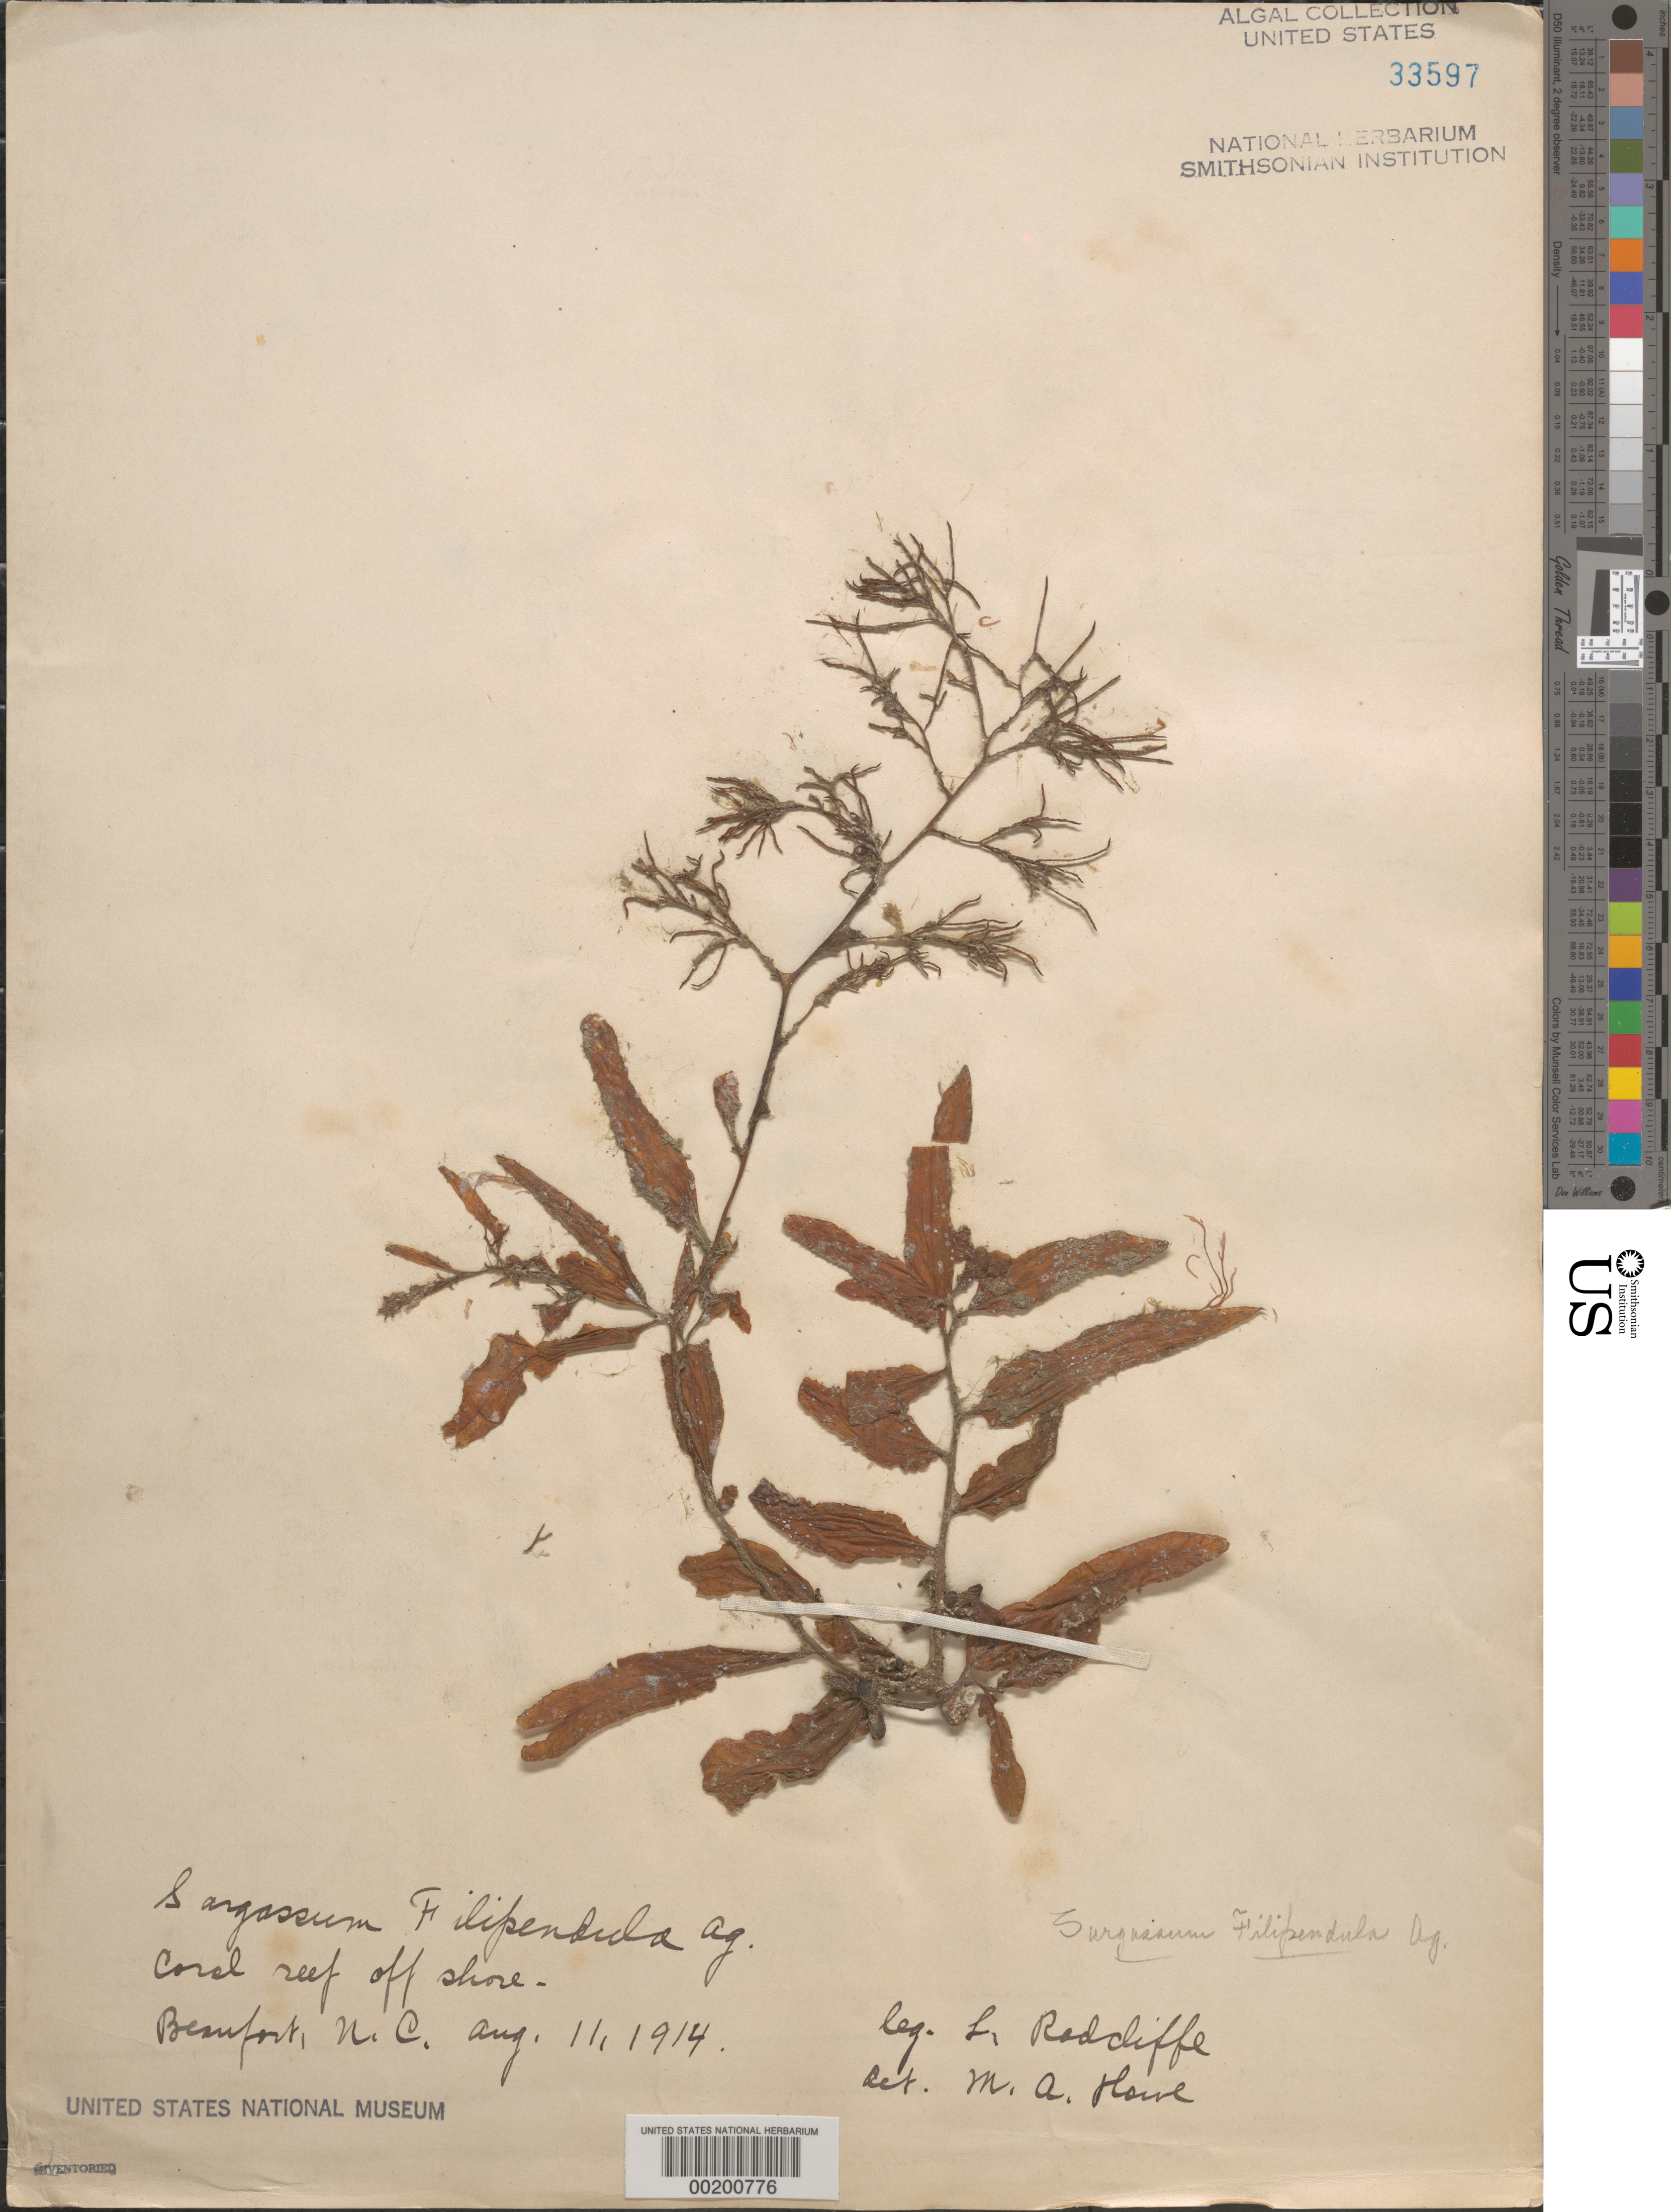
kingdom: Chromista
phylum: Ochrophyta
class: Phaeophyceae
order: Fucales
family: Sargassaceae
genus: Sargassum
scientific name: Sargassum filipendula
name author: C. Agardh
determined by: Howe, M. A.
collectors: L. Radcliffe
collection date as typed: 11 Aug 1914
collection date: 1914-08-11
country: United States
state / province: North Carolina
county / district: Carteret County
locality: Coral reef off Beaufort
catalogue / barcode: US 33597